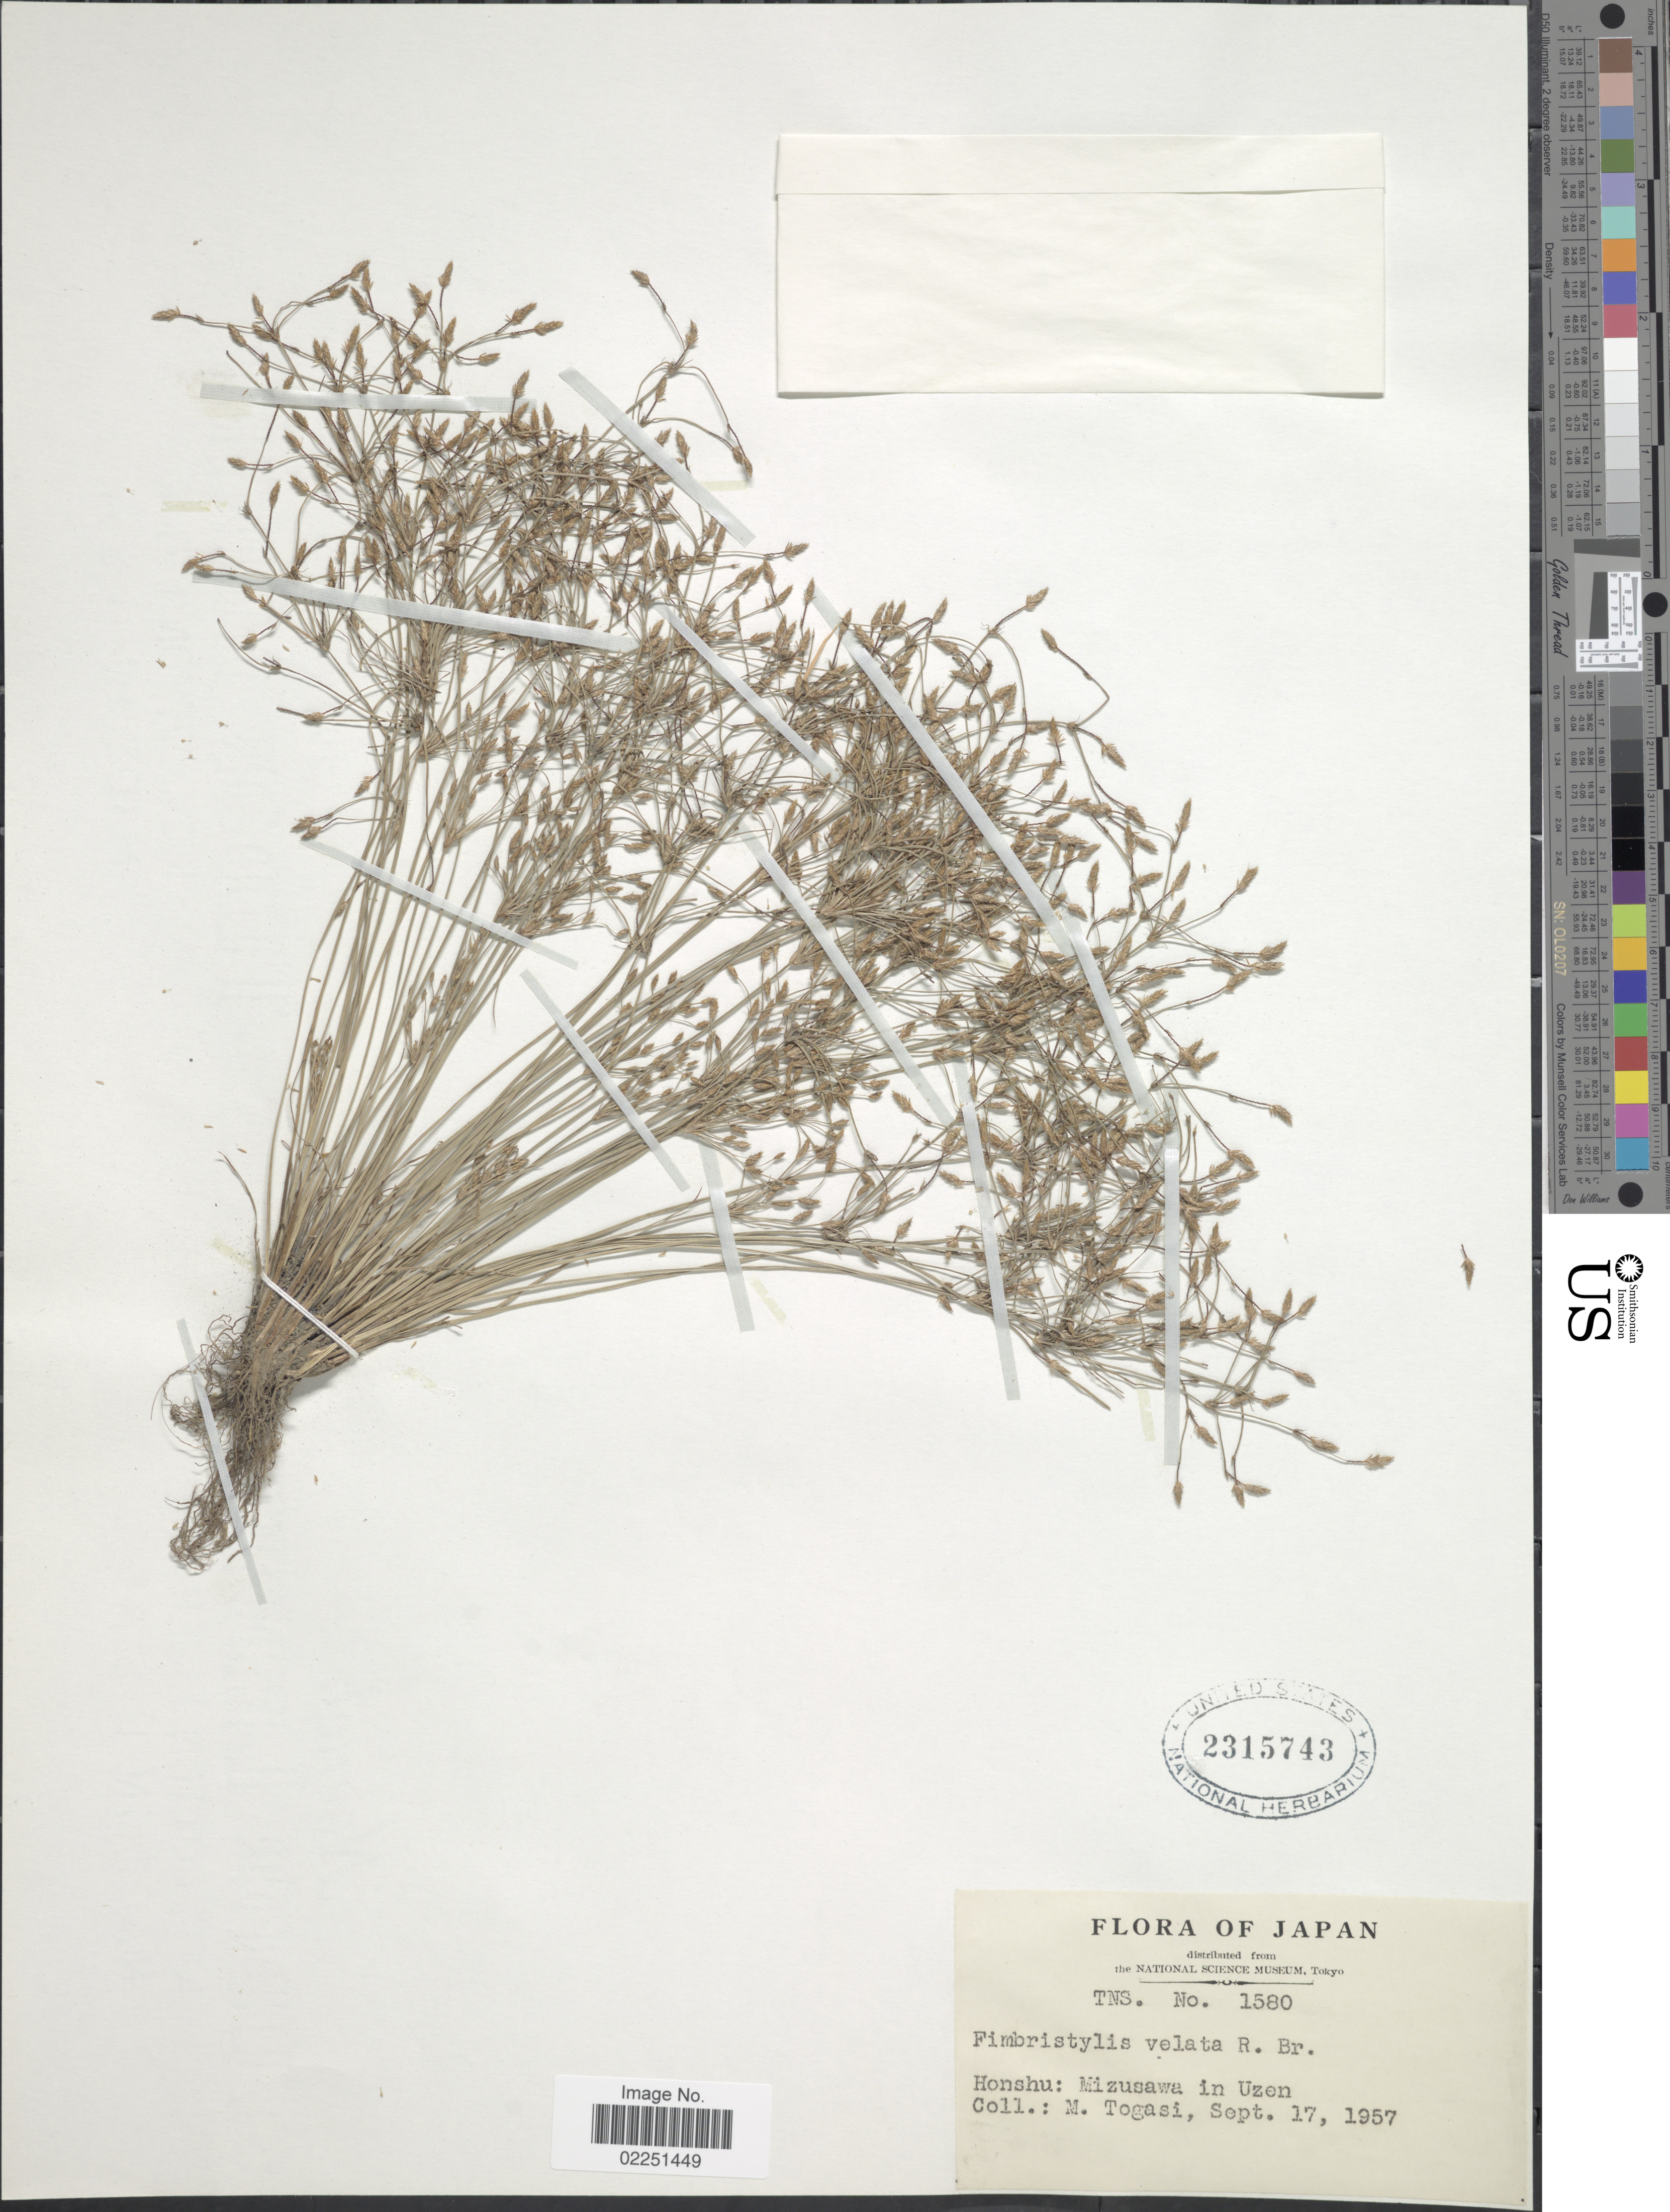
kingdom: Plantae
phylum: Tracheophyta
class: Liliopsida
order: Poales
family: Cyperaceae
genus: Fimbristylis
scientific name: Fimbristylis velata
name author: R. Br.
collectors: M. Togasi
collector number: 1580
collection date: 1957-09-17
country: Japan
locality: Honshu: Mizusawa in Uzen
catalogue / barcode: US 2315743